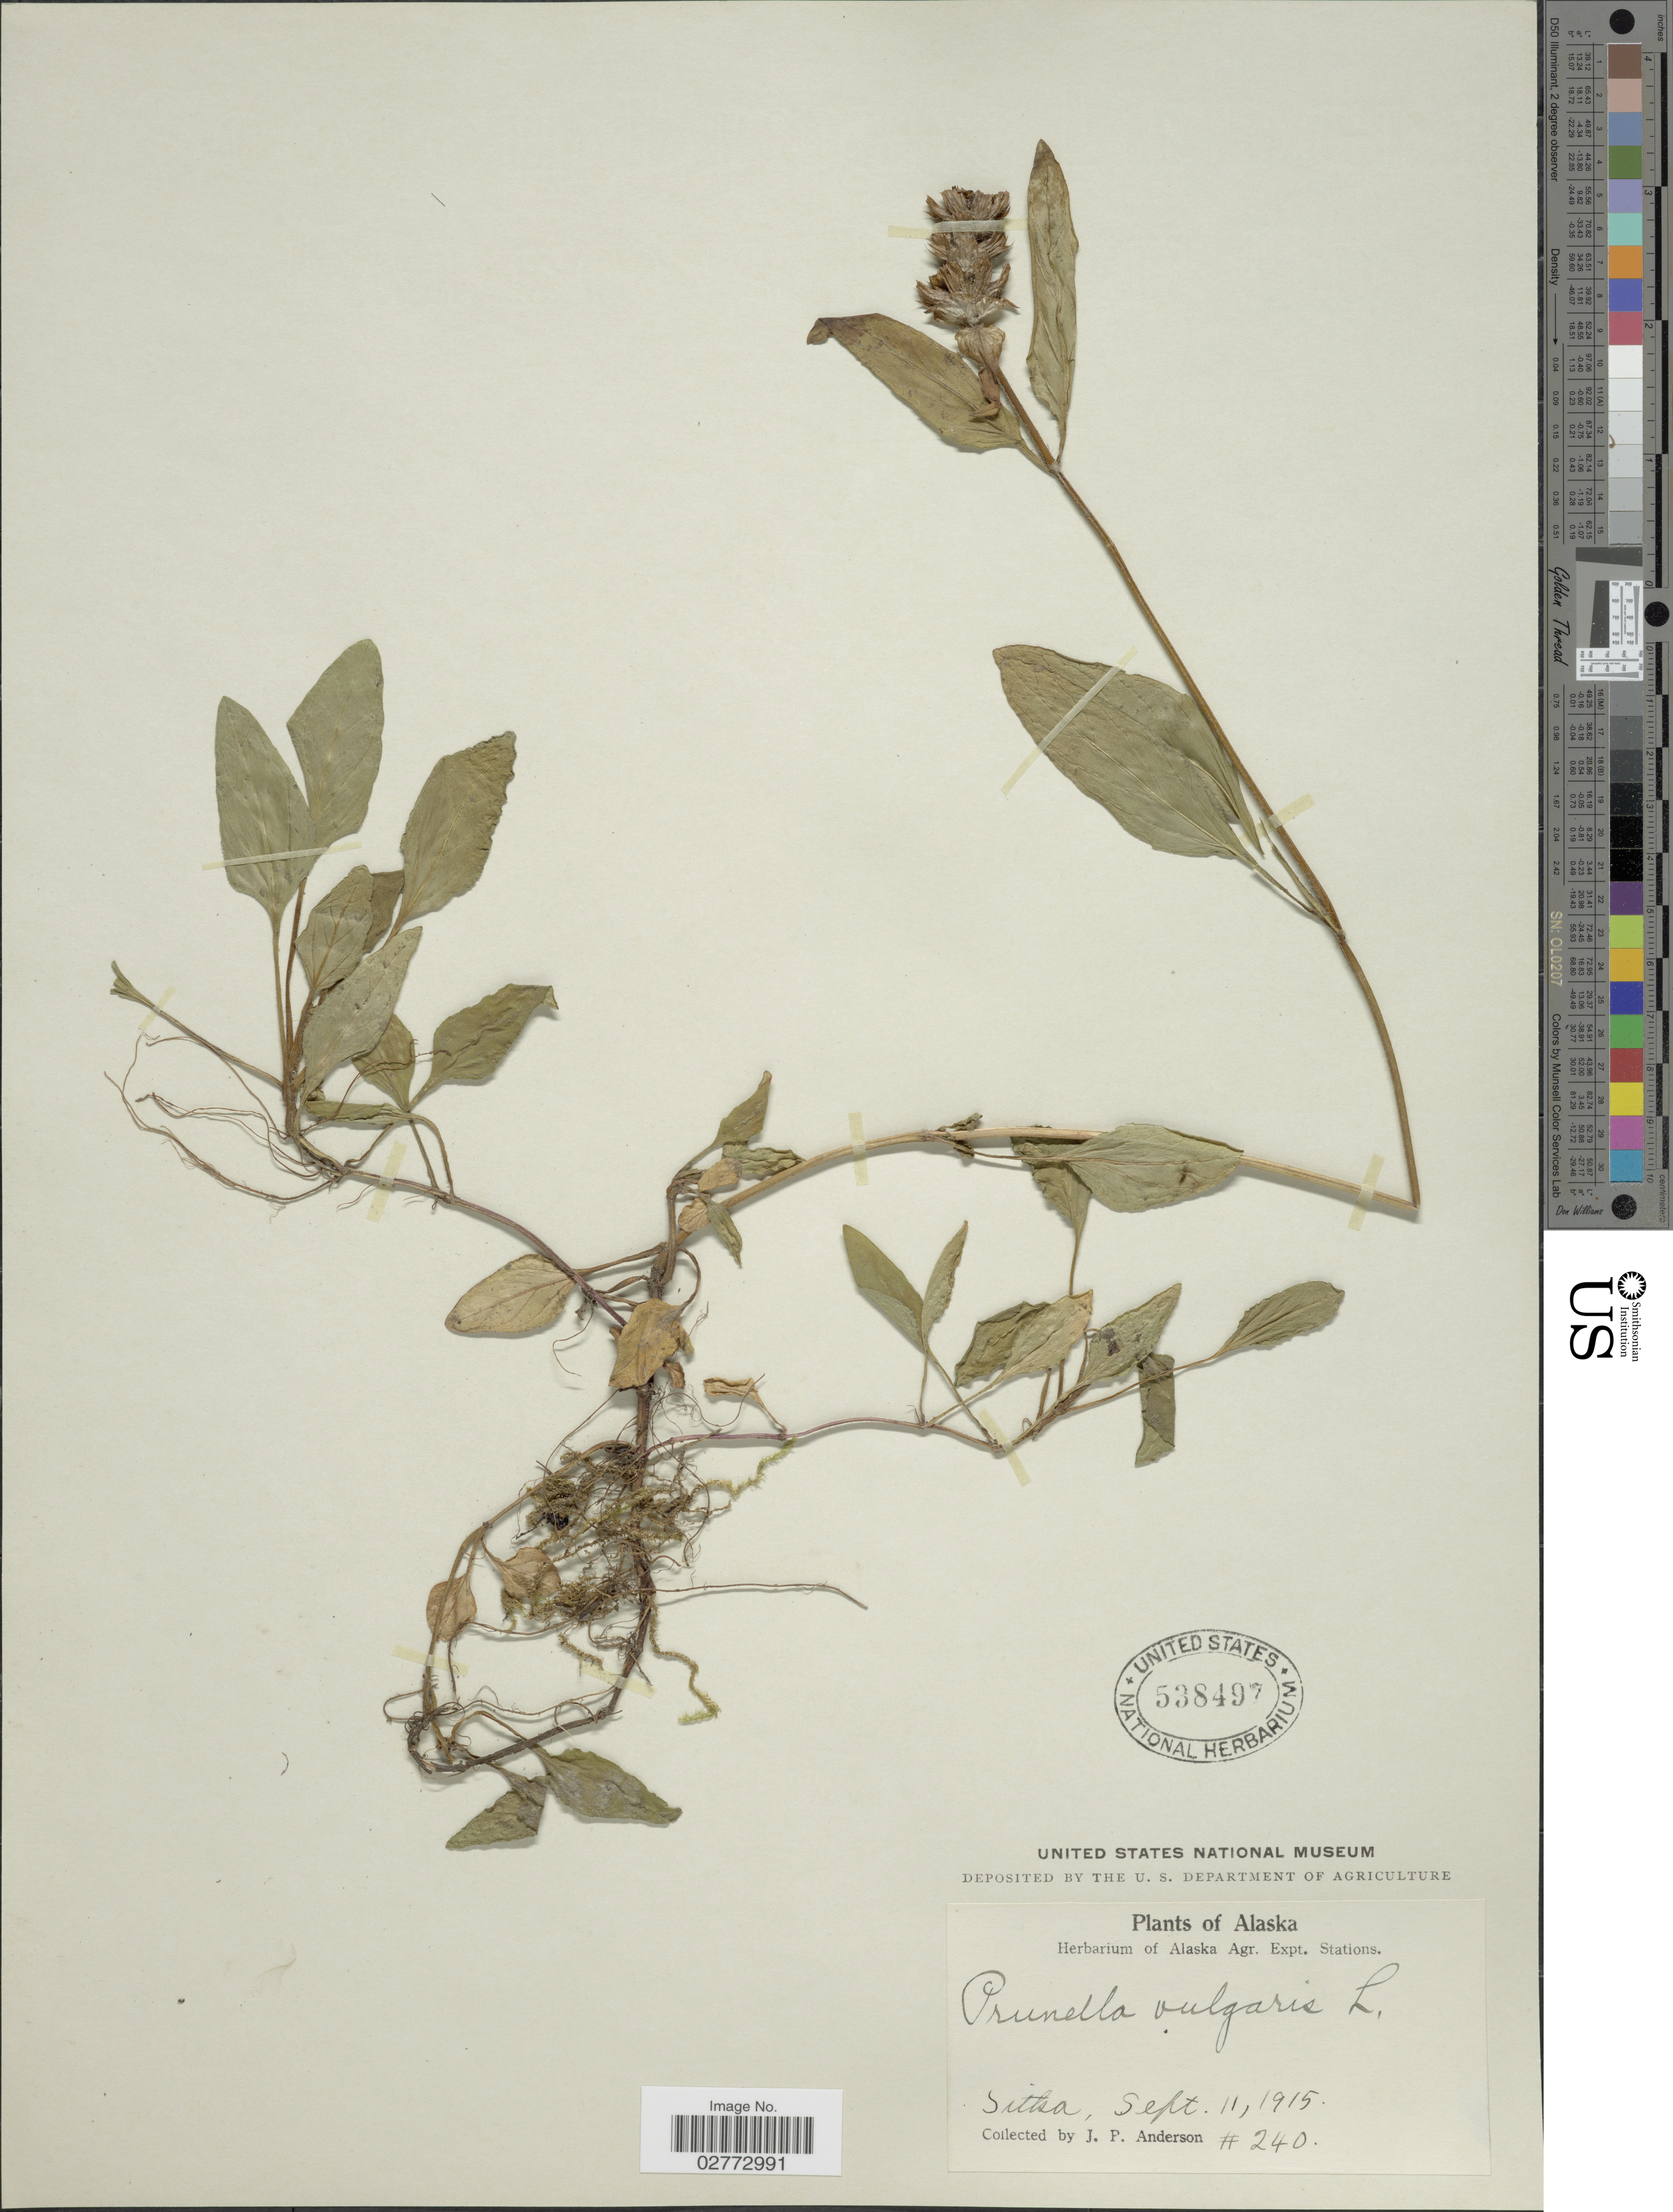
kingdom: Plantae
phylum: Tracheophyta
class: Magnoliopsida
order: Lamiales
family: Lamiaceae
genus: Prunella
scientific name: Prunella vulgaris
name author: L.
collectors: J. P. Anderson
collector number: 240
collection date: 1915-09-11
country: United States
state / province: Alaska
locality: Sitka.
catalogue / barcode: US 538497